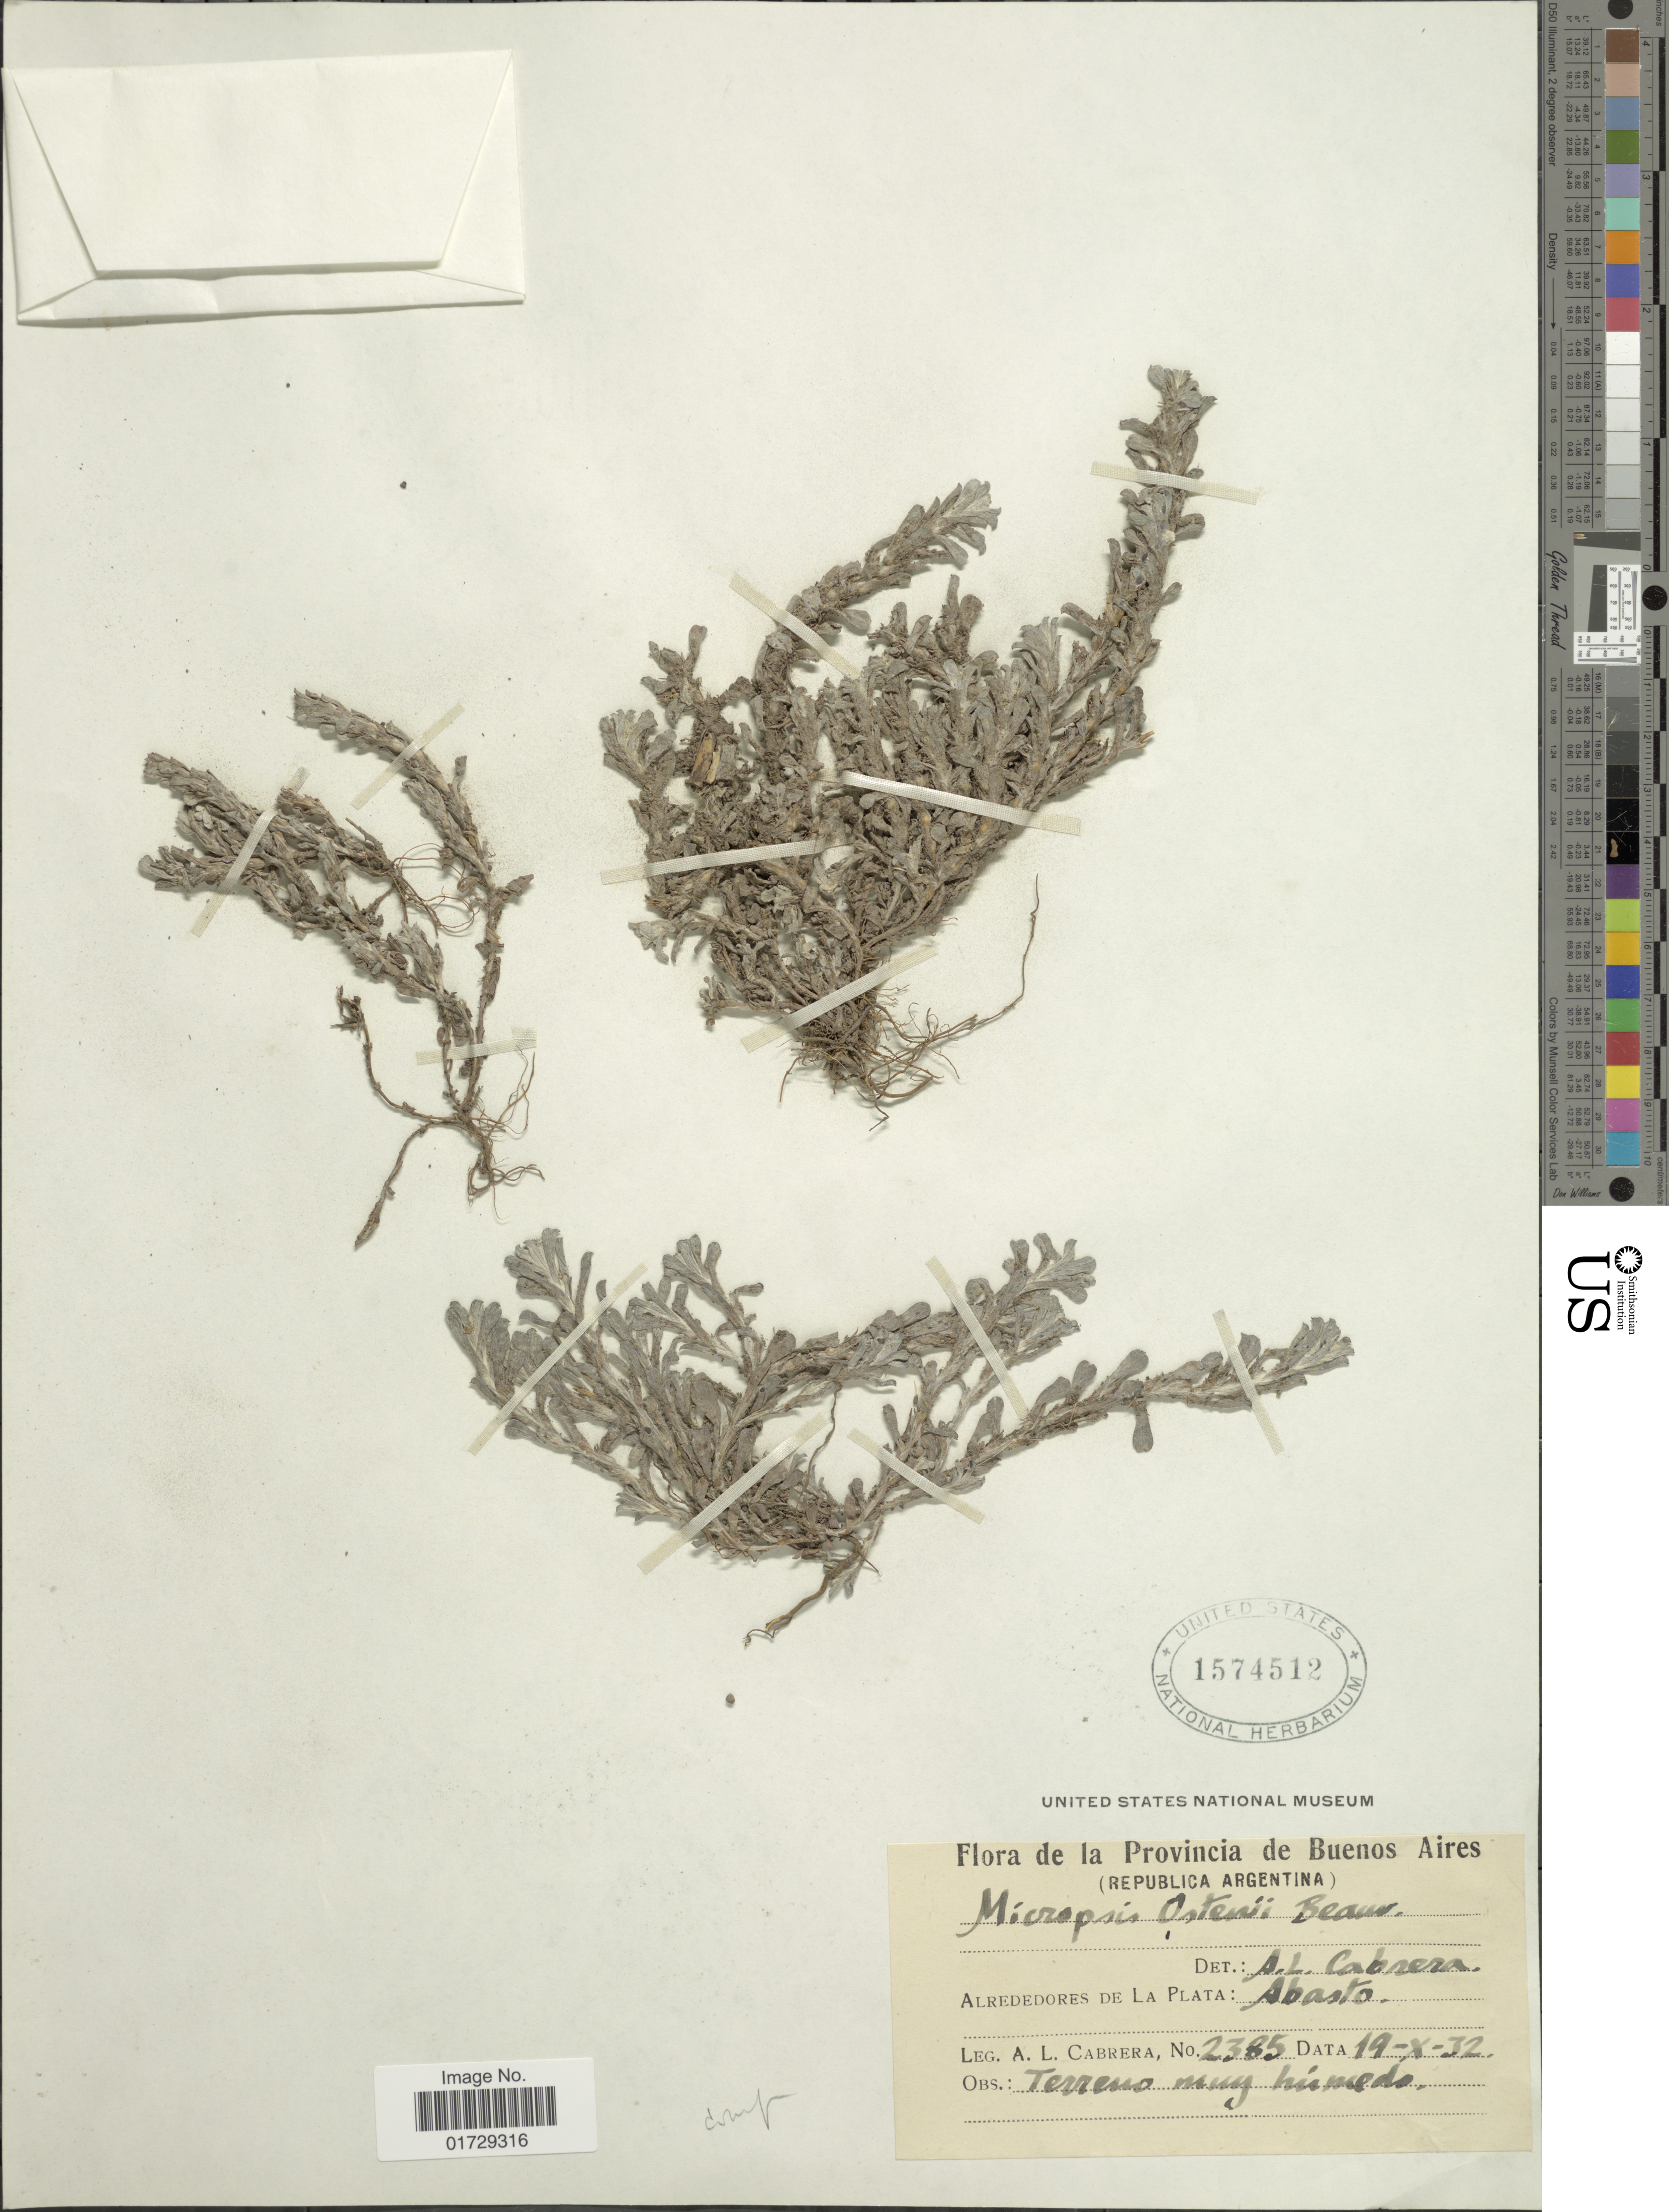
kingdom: Plantae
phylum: Tracheophyta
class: Magnoliopsida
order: Asterales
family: Asteraceae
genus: Micropsis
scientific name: Micropsis ostenii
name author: P. Beauv.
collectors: A. L. Cabrera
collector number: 2385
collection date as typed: Transcribed d/m/y: 19/10/32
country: Argentina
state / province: Buenos Aires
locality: Alrededores de La Plata: Abasto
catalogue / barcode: US 1574512